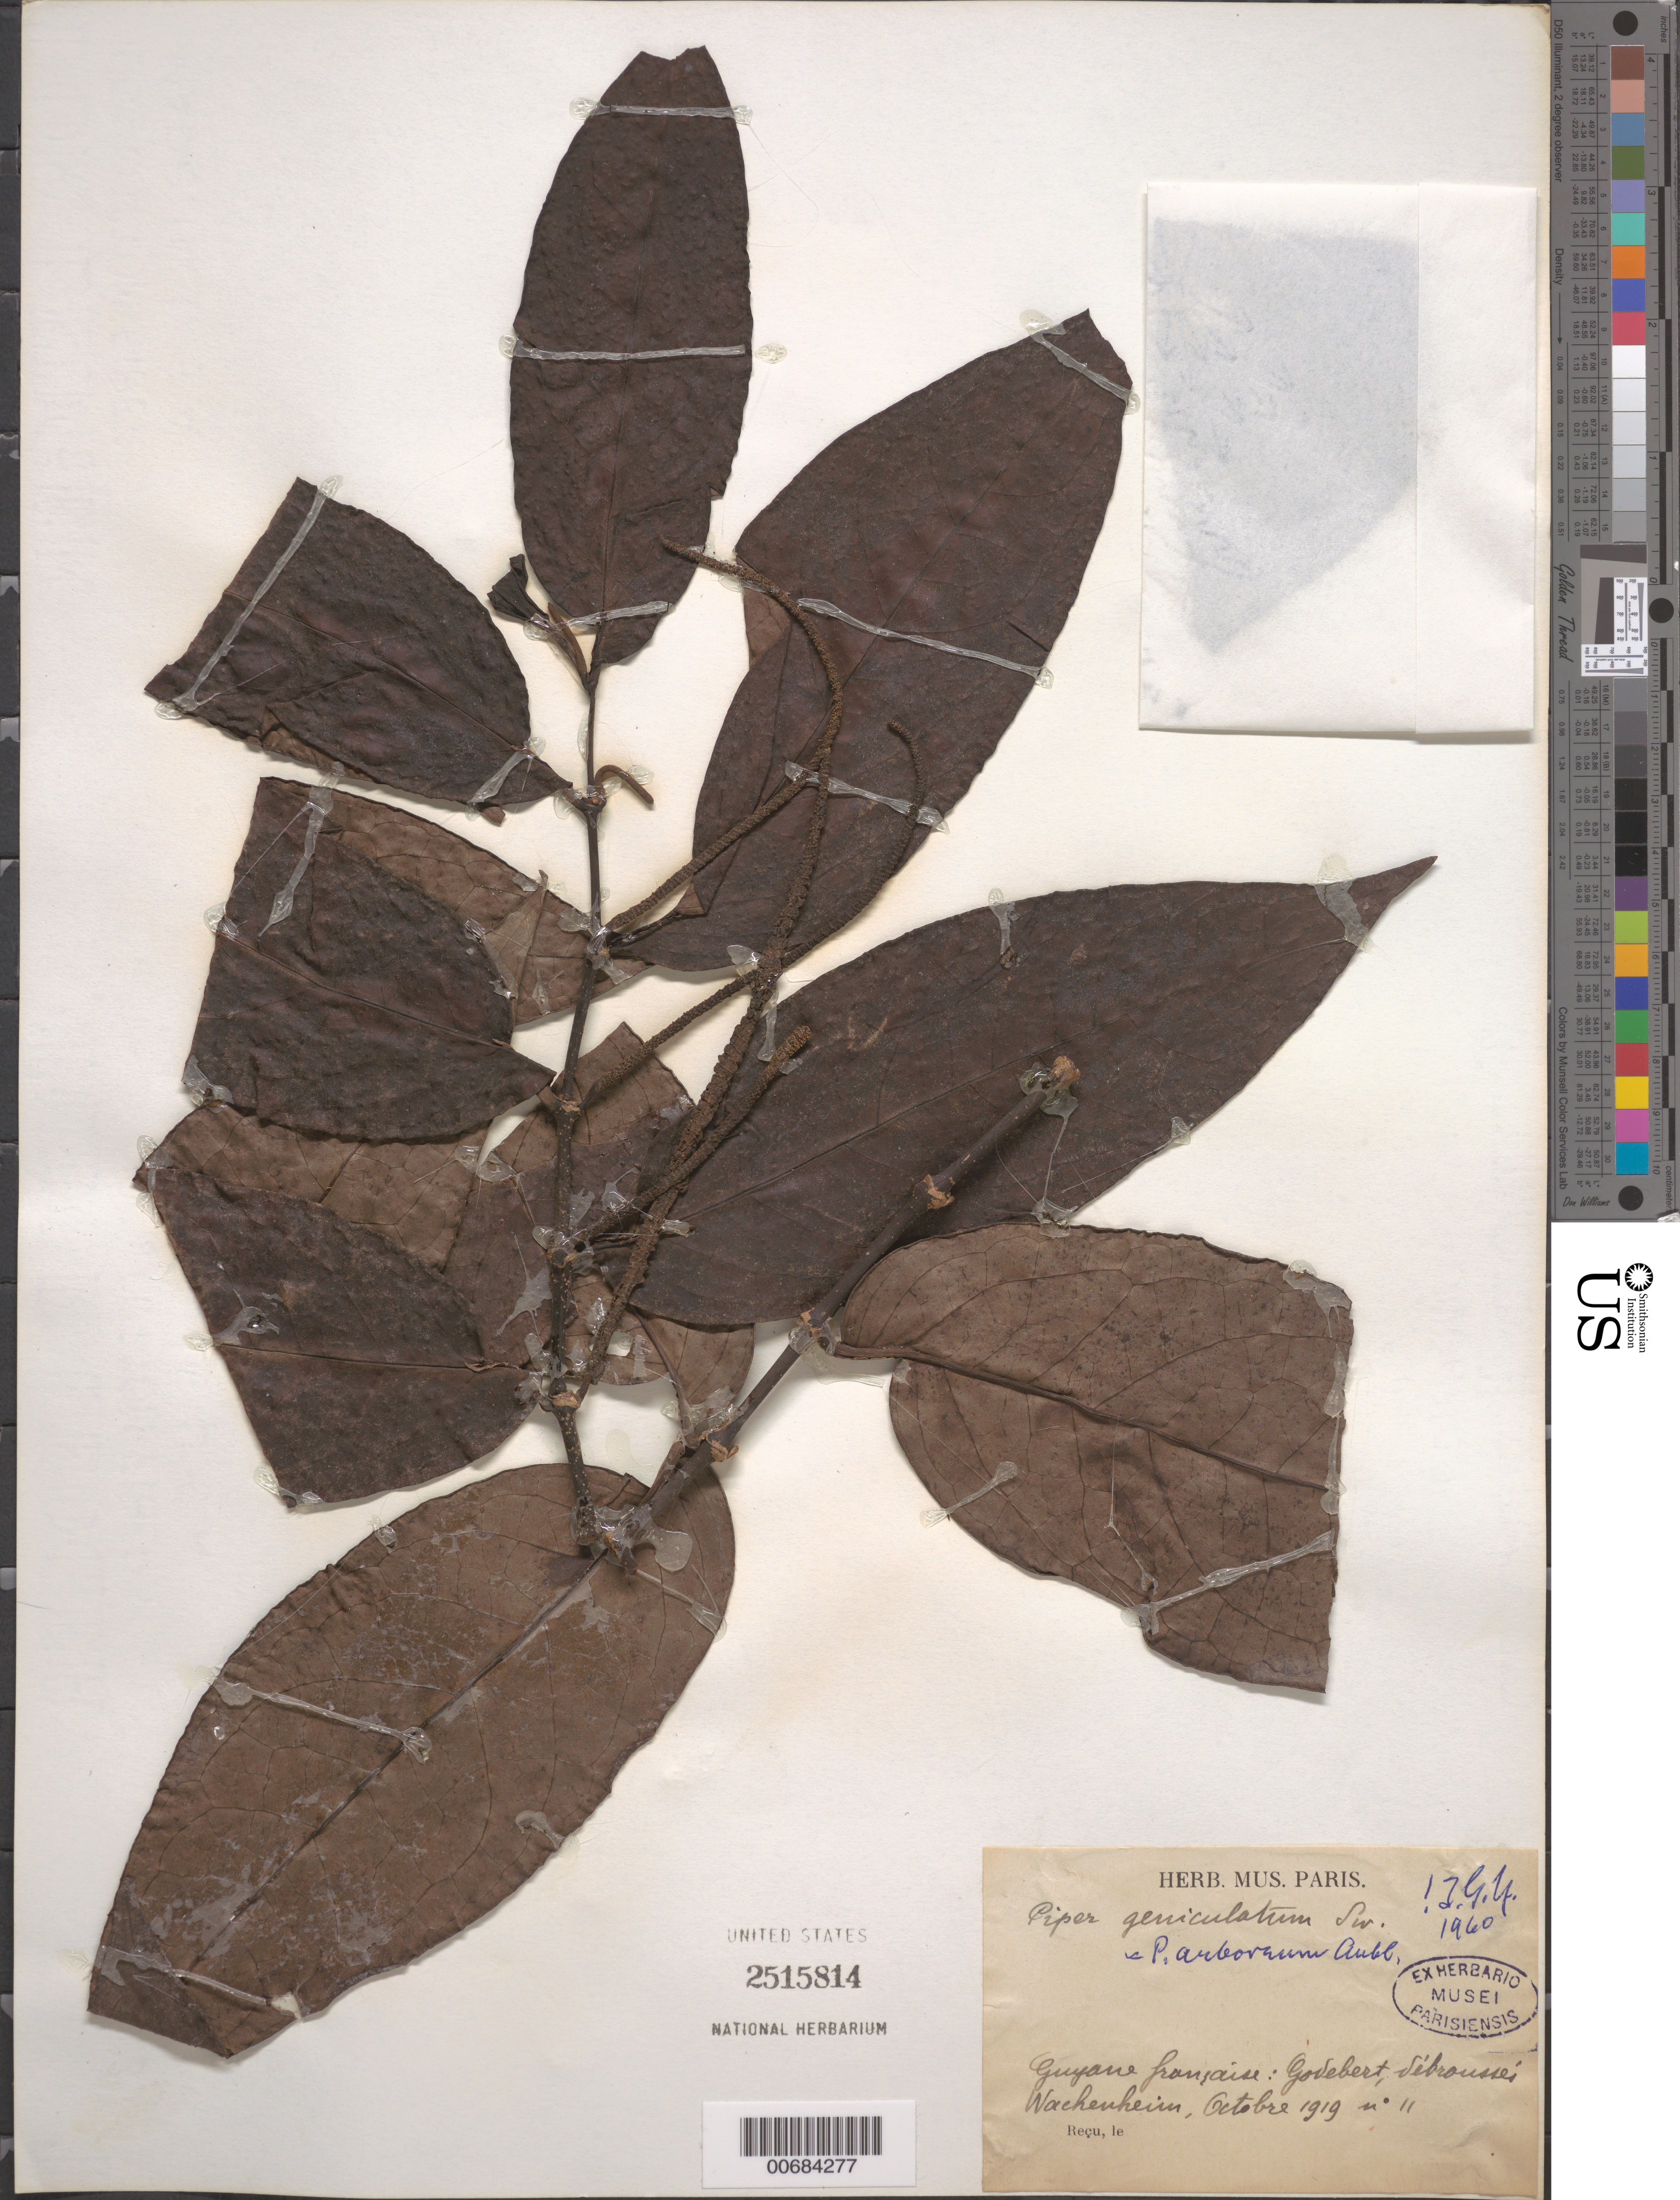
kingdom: Plantae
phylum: Tracheophyta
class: Magnoliopsida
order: Piperales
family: Piperaceae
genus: Piper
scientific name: Piper arboreum var. arboreum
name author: Aubl.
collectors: ex herb. Mus. Paris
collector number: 11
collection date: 1919-10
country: French Guiana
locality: Guyane Francaise: Govebert, Vibroussés Wachenheim.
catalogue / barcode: US 2515814